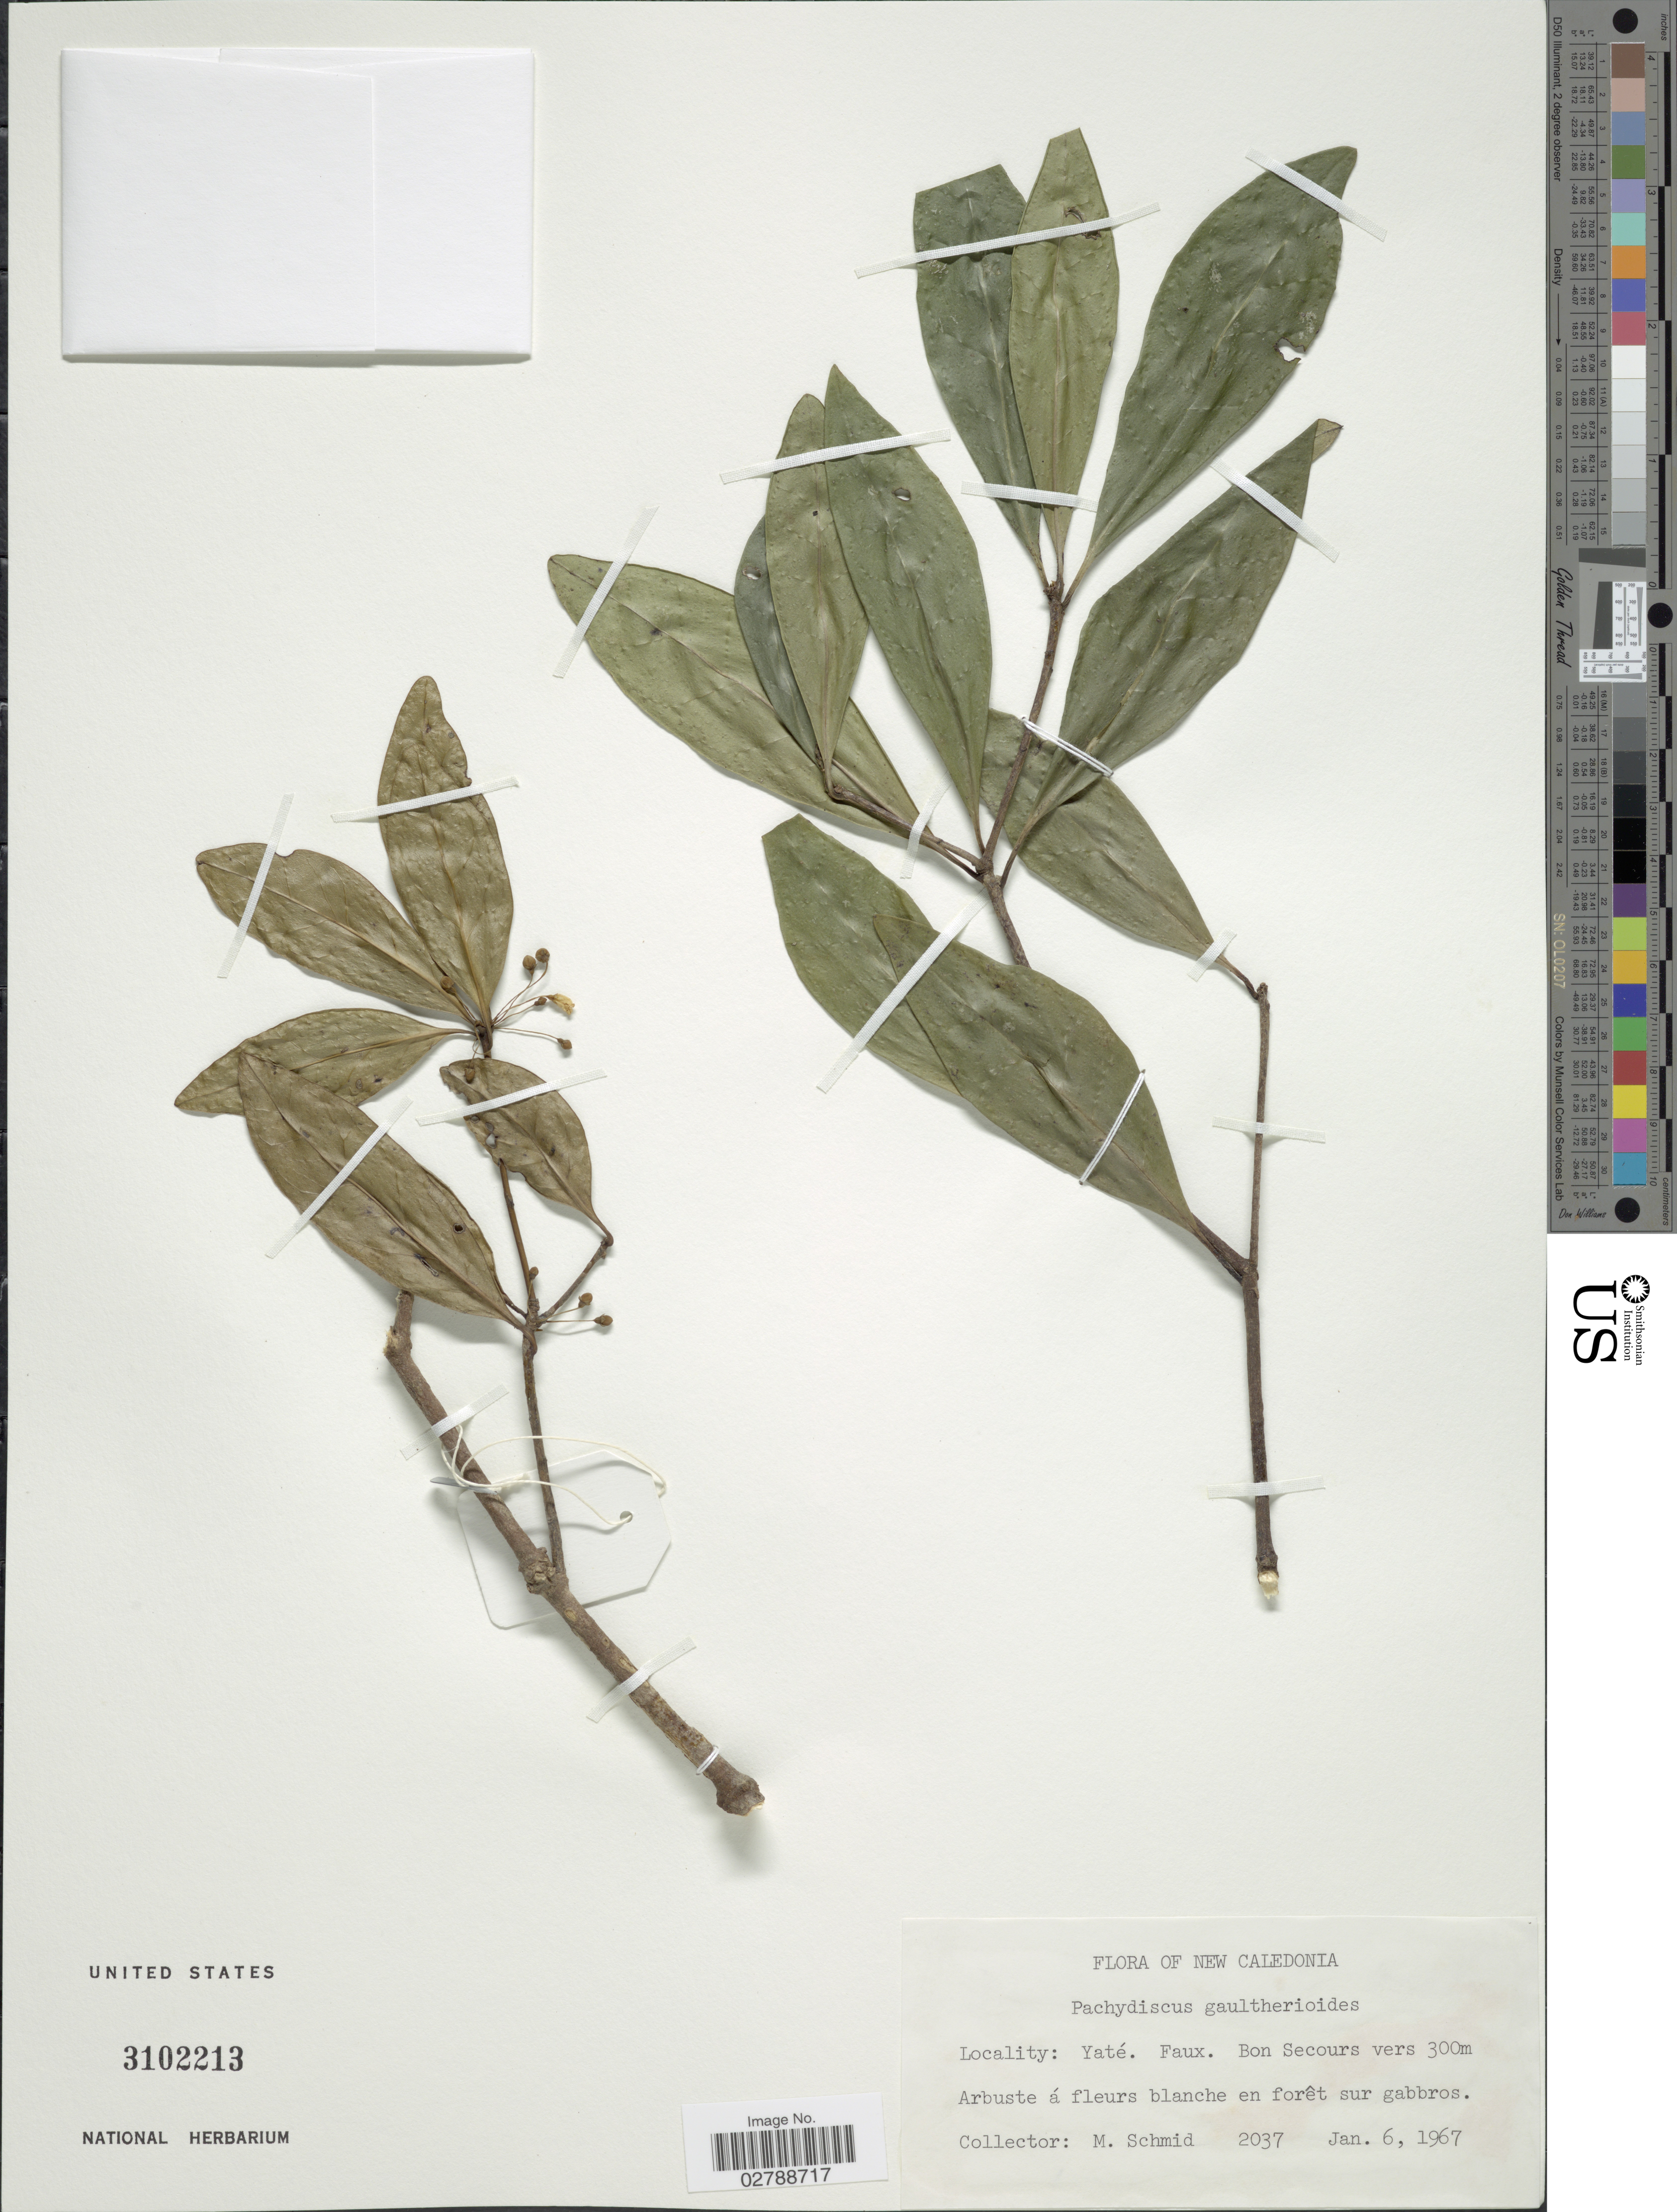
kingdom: Plantae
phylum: Tracheophyta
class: Magnoliopsida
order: Asterales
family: Alseuosmiaceae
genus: Pachydiscus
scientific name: Pachydiscus gaultherioides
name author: Gilg & Schltr.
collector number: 2037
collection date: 1967-01-06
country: New Caledonia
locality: New Caledonia. Yaté. Faux. Bon Secours.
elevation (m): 300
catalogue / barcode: US 3102213